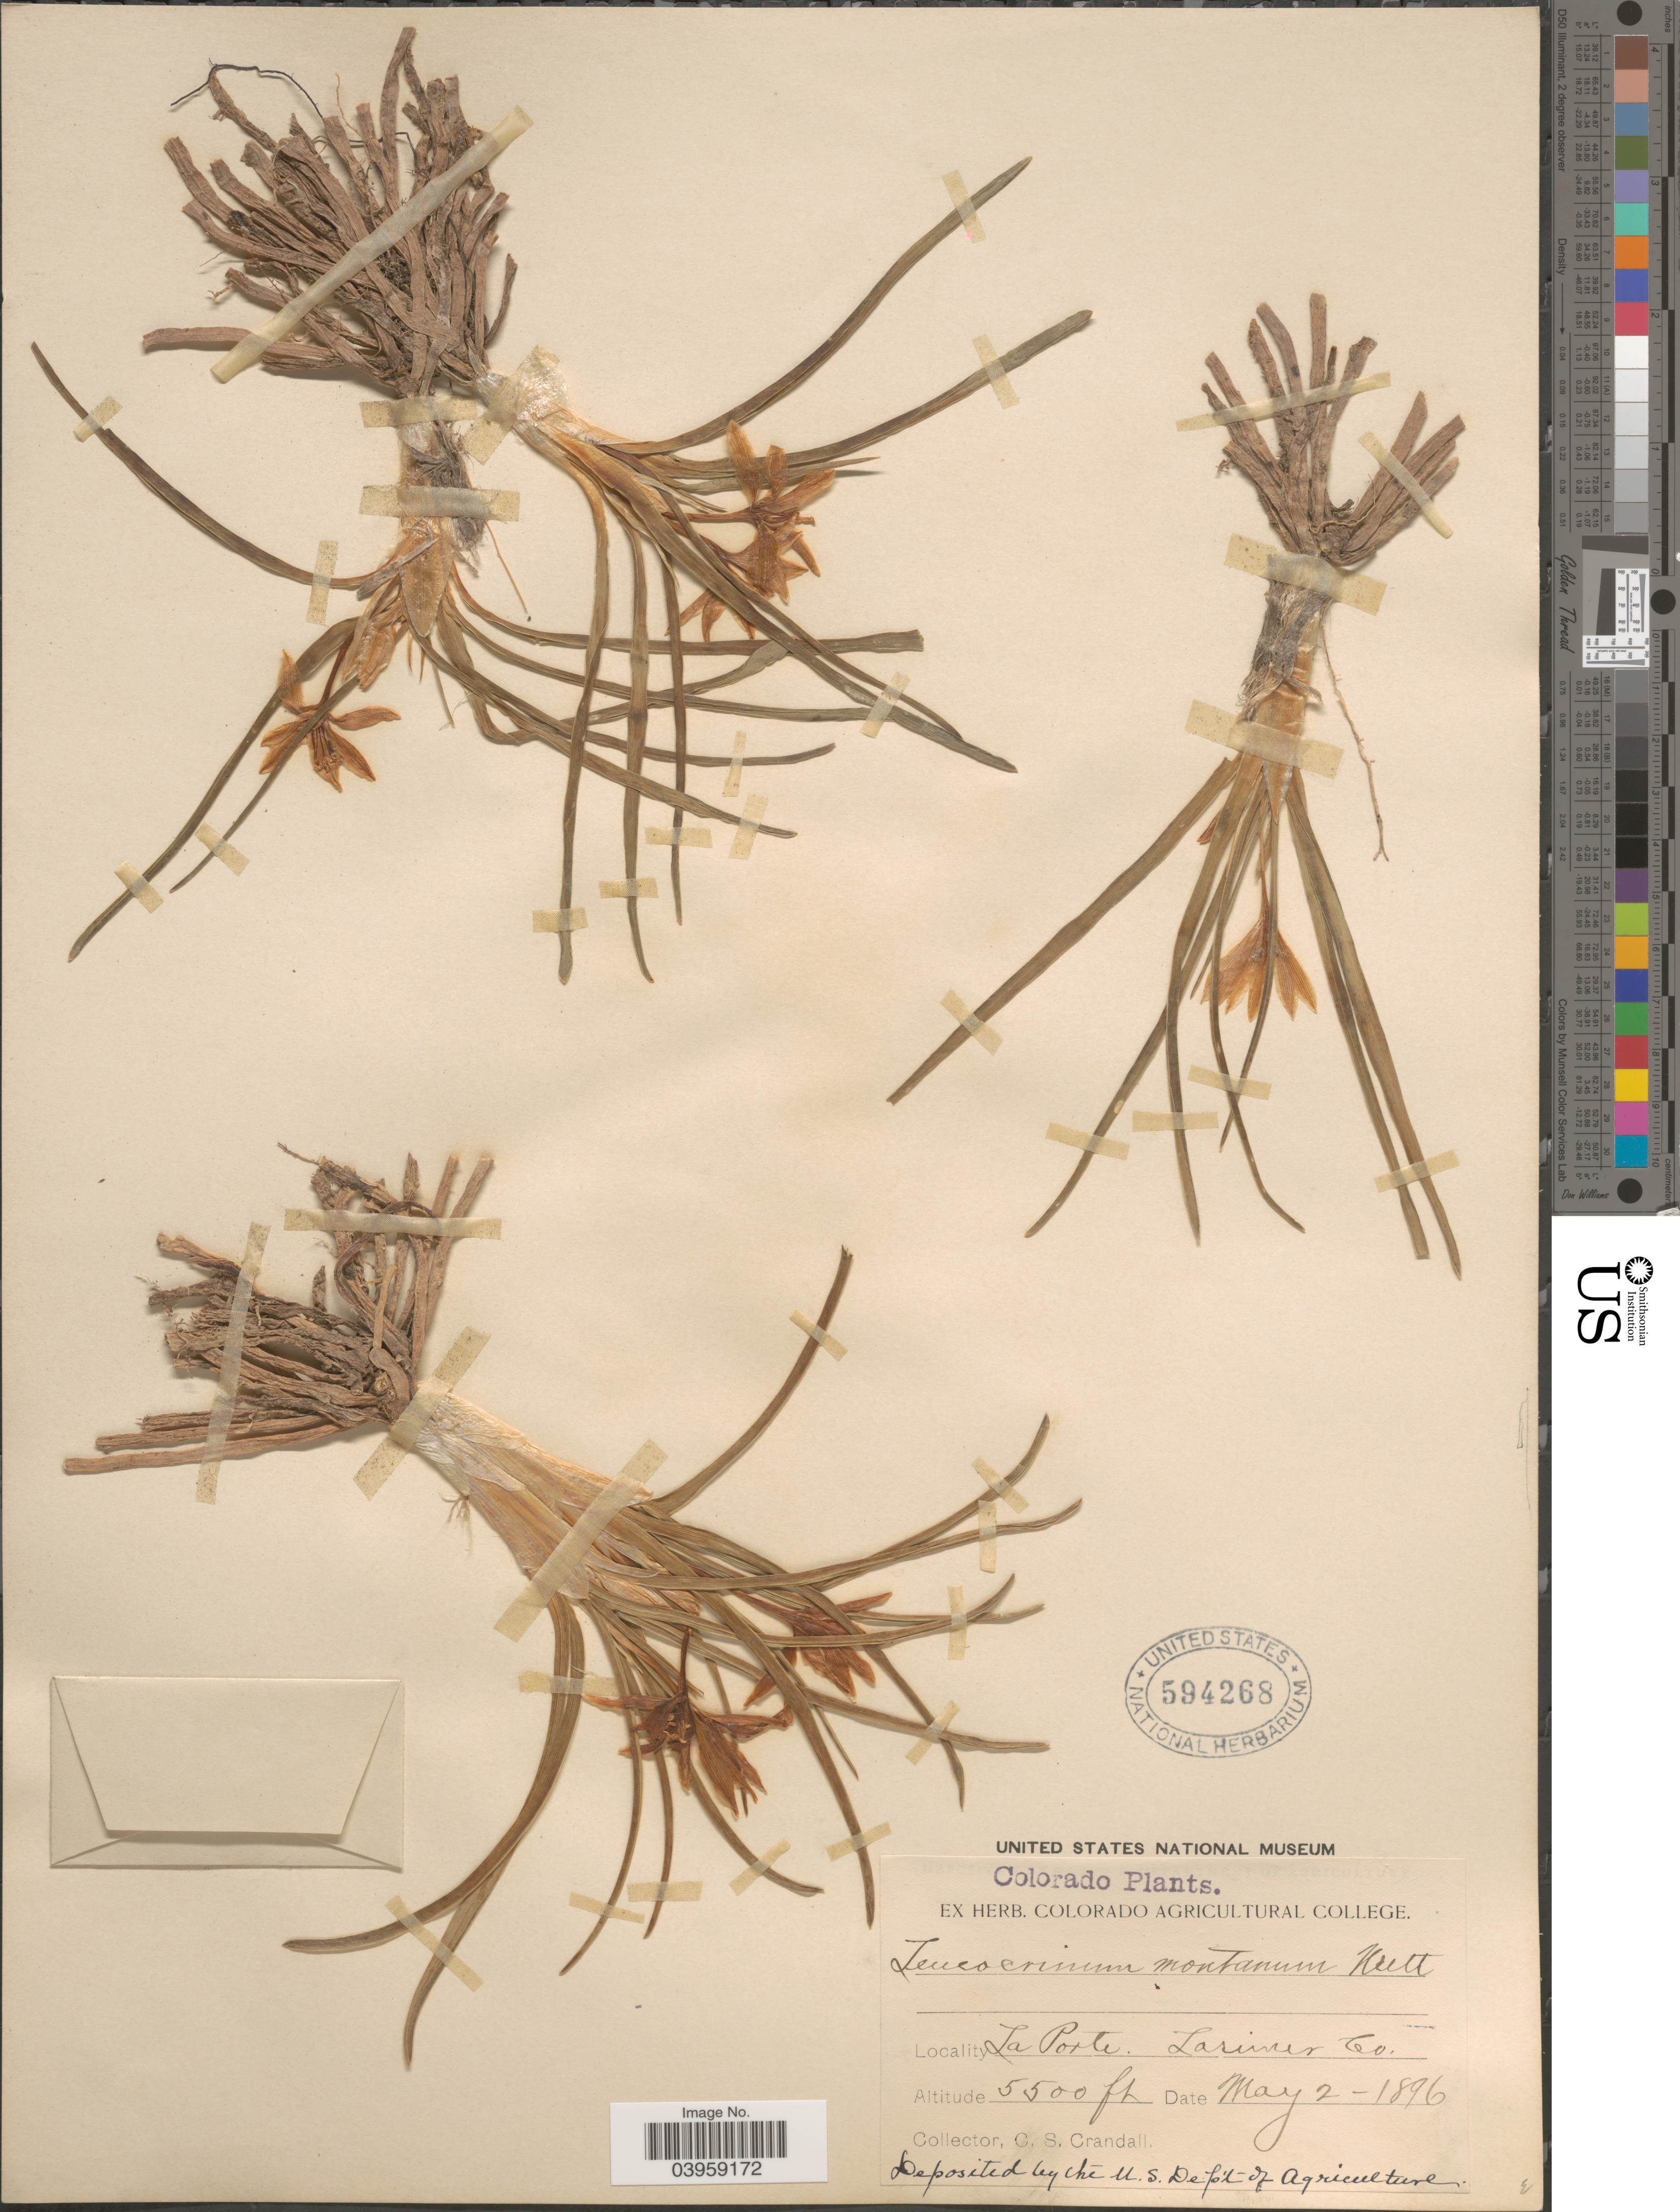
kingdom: Plantae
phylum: Tracheophyta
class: Liliopsida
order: Asparagales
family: Asparagaceae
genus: Leucocrinum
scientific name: Leucocrinum montanum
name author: Nutt.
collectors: C. Crandall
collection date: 1896-05-02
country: United States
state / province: Colorado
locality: La Porte. Larimer Co.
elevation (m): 1676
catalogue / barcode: US 594268